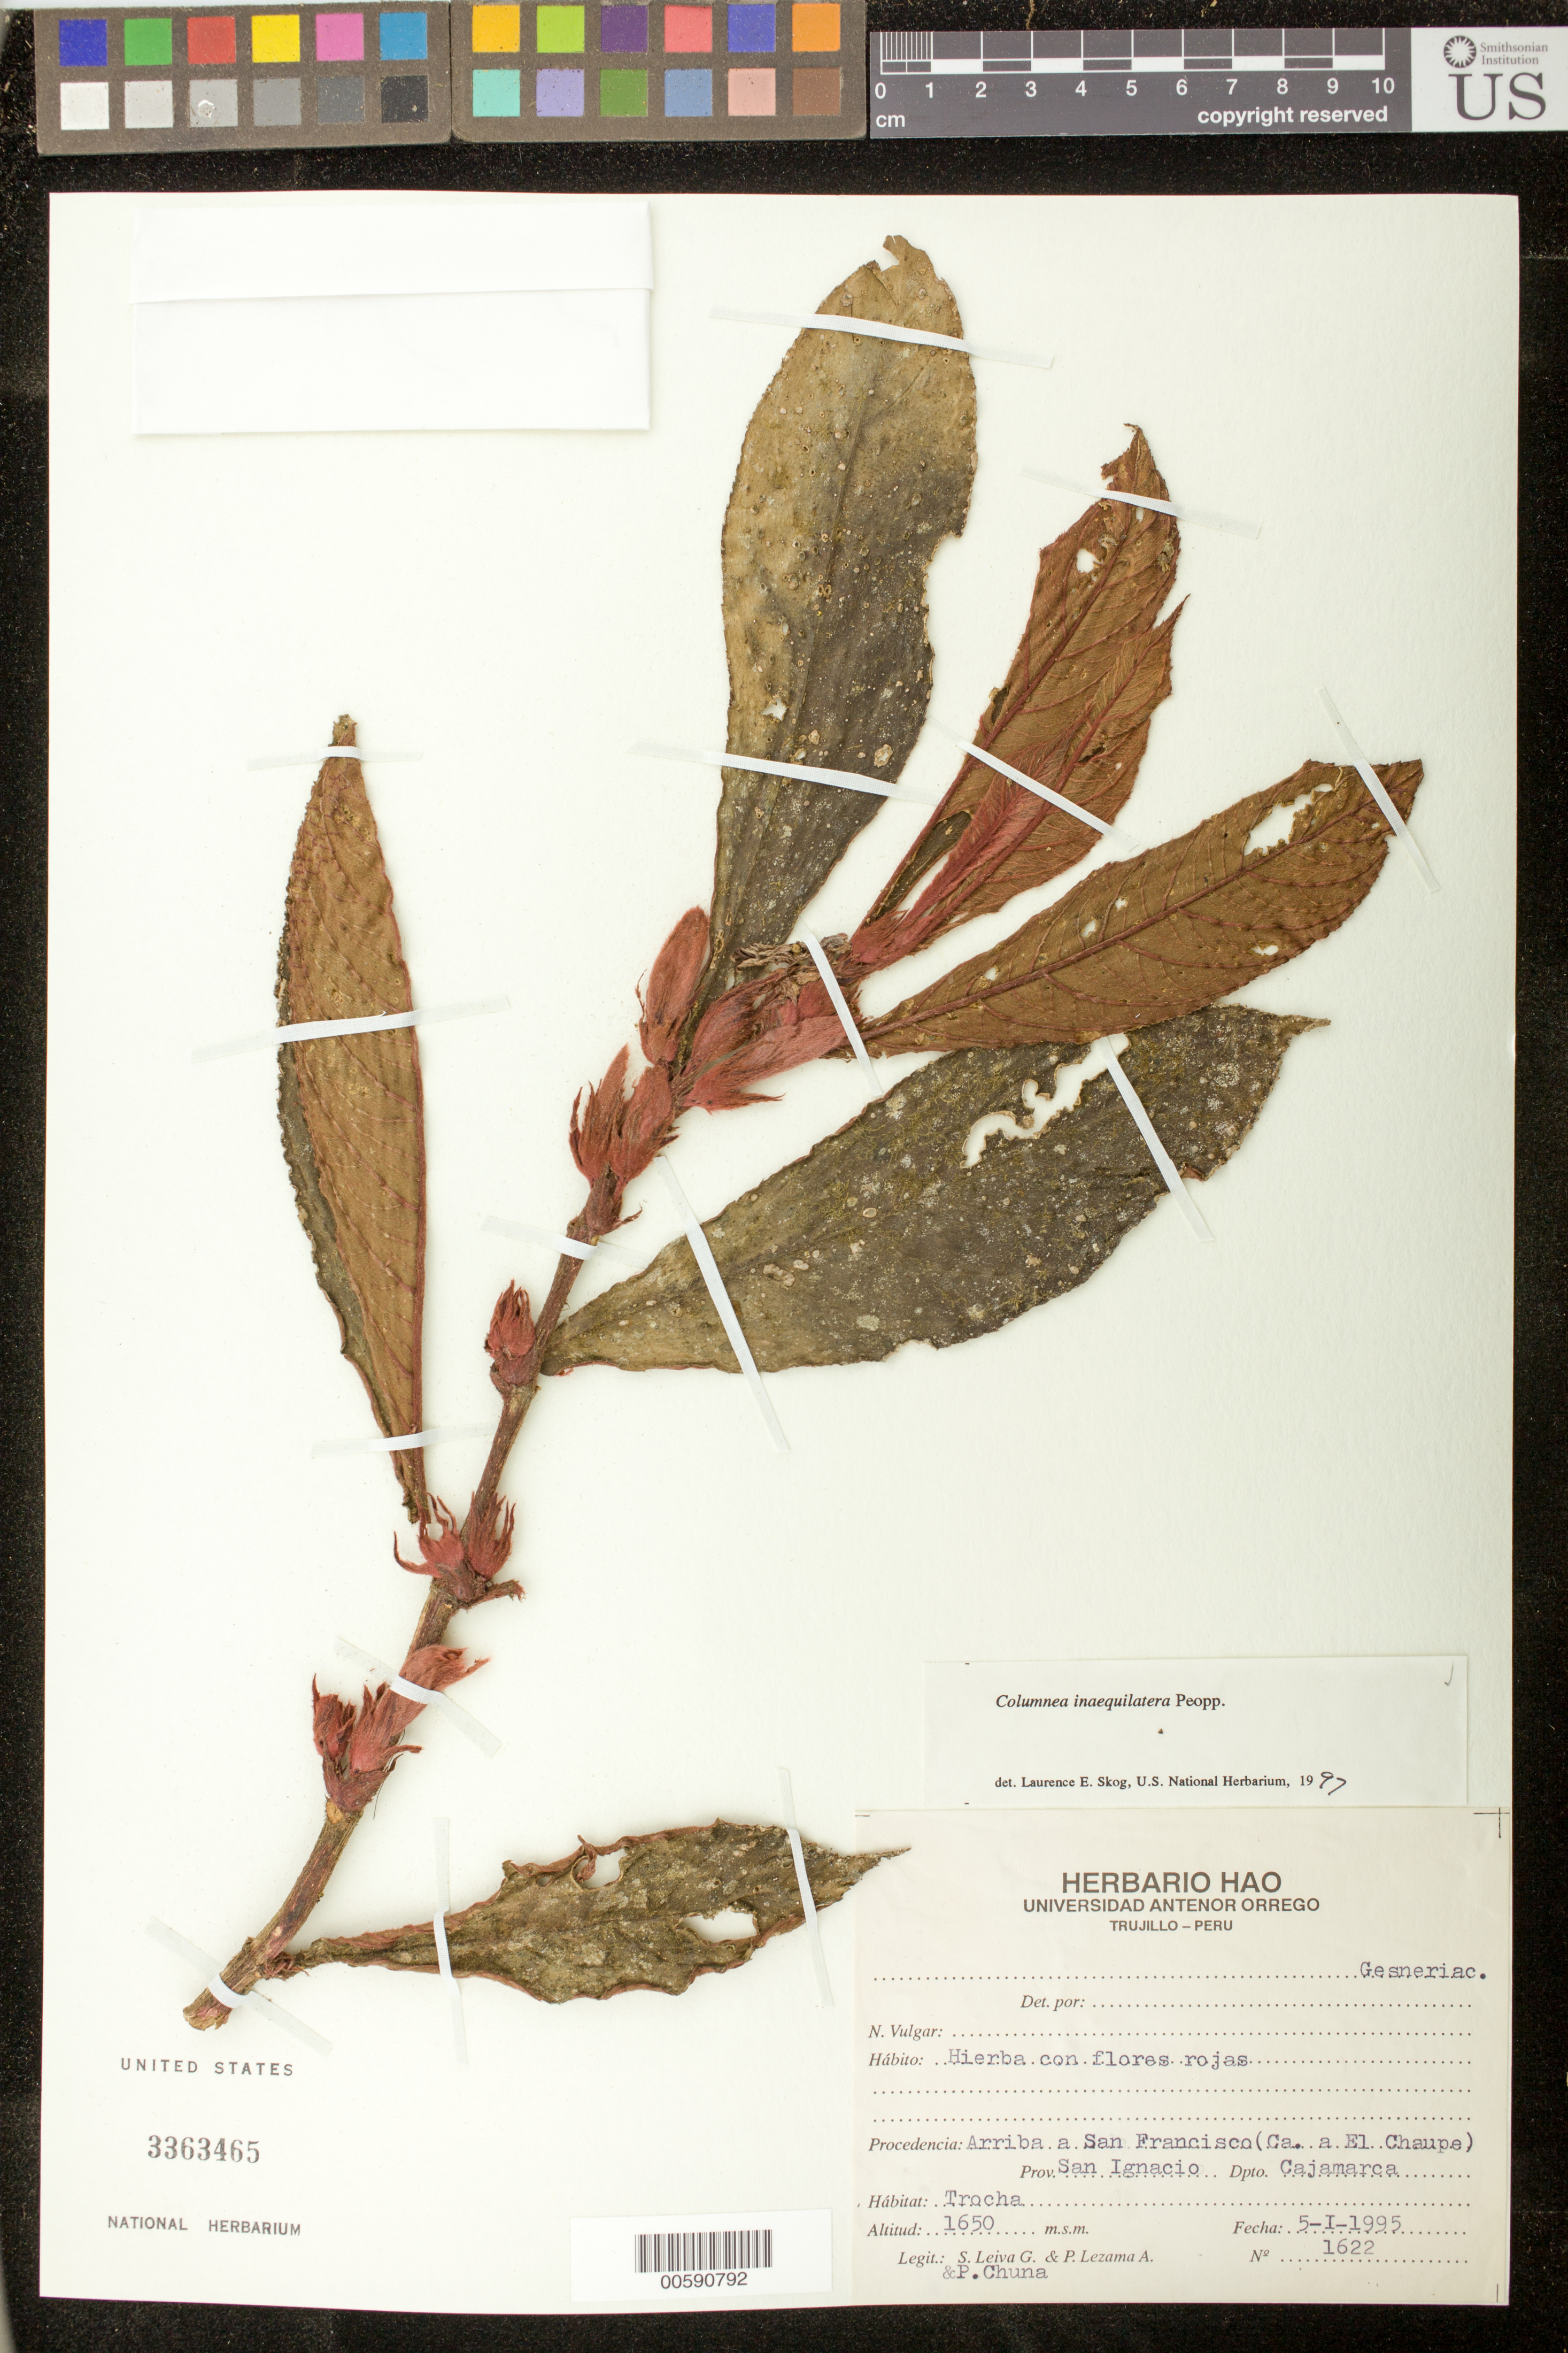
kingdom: Plantae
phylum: Tracheophyta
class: Magnoliopsida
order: Lamiales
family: Gesneriaceae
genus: Columnea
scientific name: Columnea inaequilatera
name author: Poepp.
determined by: Skog, Laurence E.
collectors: S. Leiva G., P. Lezama A. & P. Chuna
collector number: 1622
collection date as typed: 05 Jan 1995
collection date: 1995-01-05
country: Peru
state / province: Cajamarca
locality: Prov. San Ignacio, Arriba a San Francisco (ca. a El Chaupe)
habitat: Trocha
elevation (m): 1650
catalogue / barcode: US 3363465